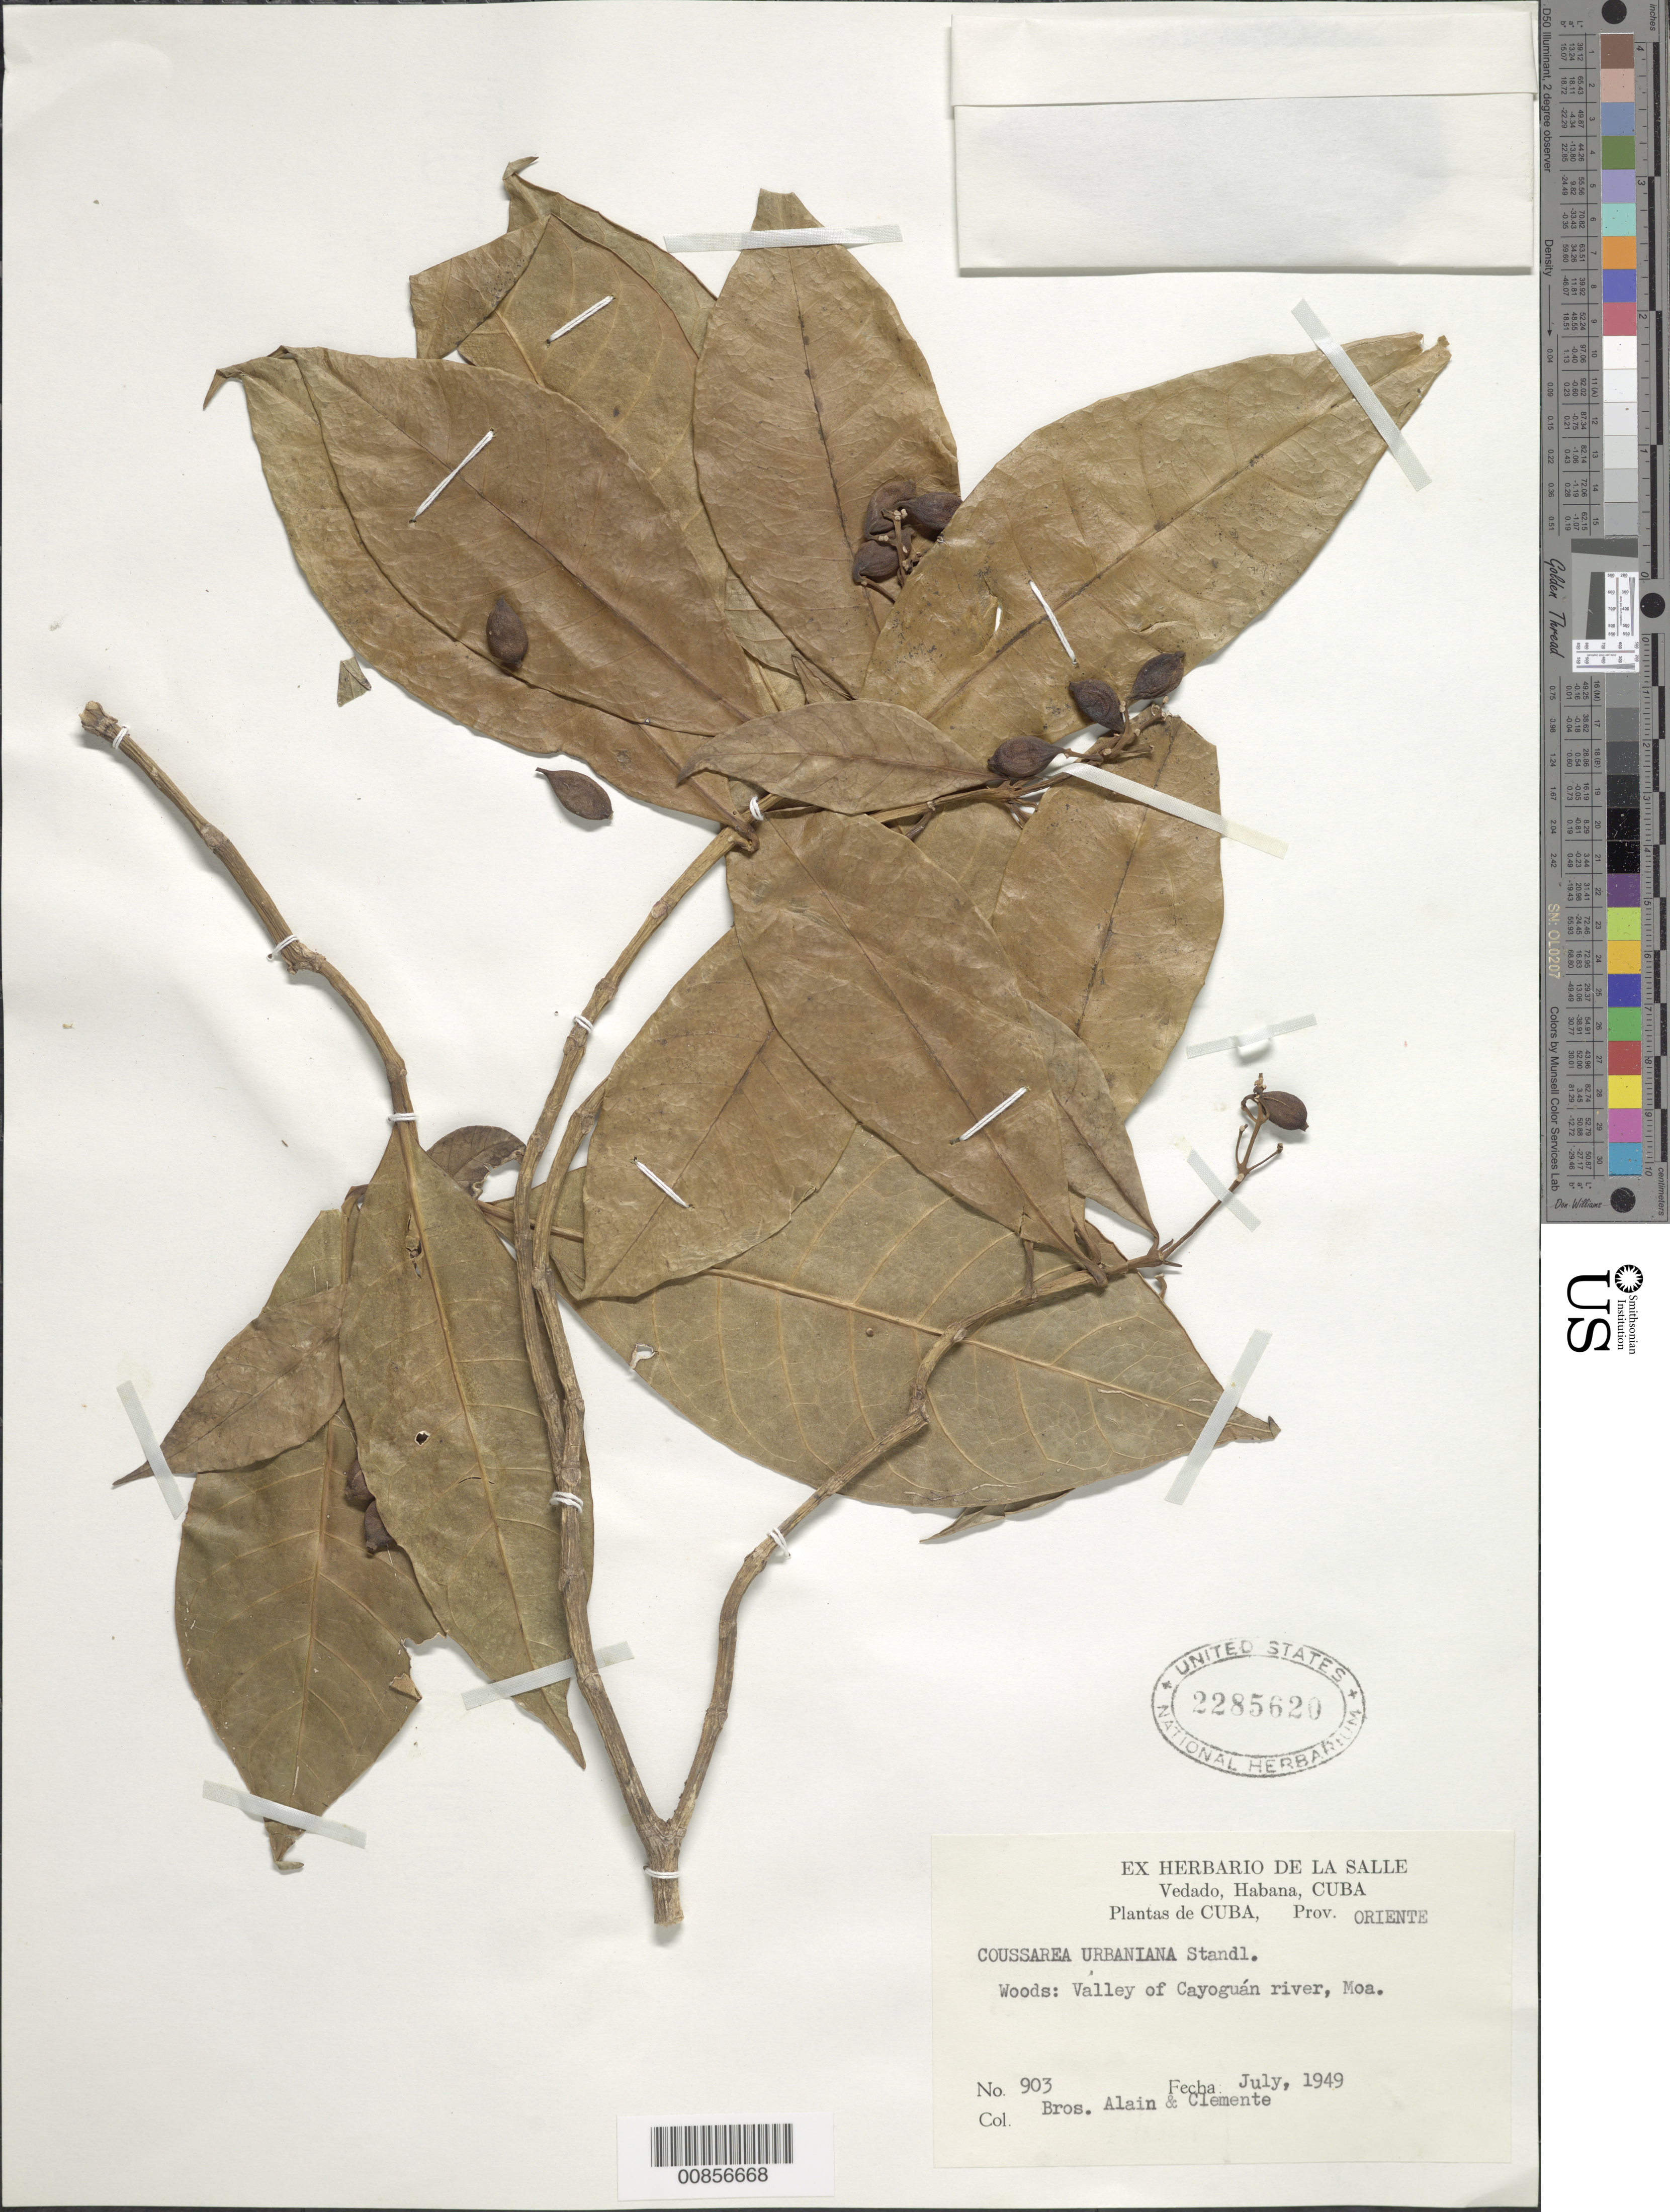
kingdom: Plantae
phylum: Tracheophyta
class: Magnoliopsida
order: Gentianales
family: Rubiaceae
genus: Coussarea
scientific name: Coussarea urbaniana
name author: Standl.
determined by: Liogier, Alain H.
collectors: A. H. Liogier & Bro. Clemente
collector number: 903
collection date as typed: Jul 1949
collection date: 1949-07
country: Cuba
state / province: Oriente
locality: Valley of Cayouán River, Moa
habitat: Woods in valley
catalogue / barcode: US 2285620